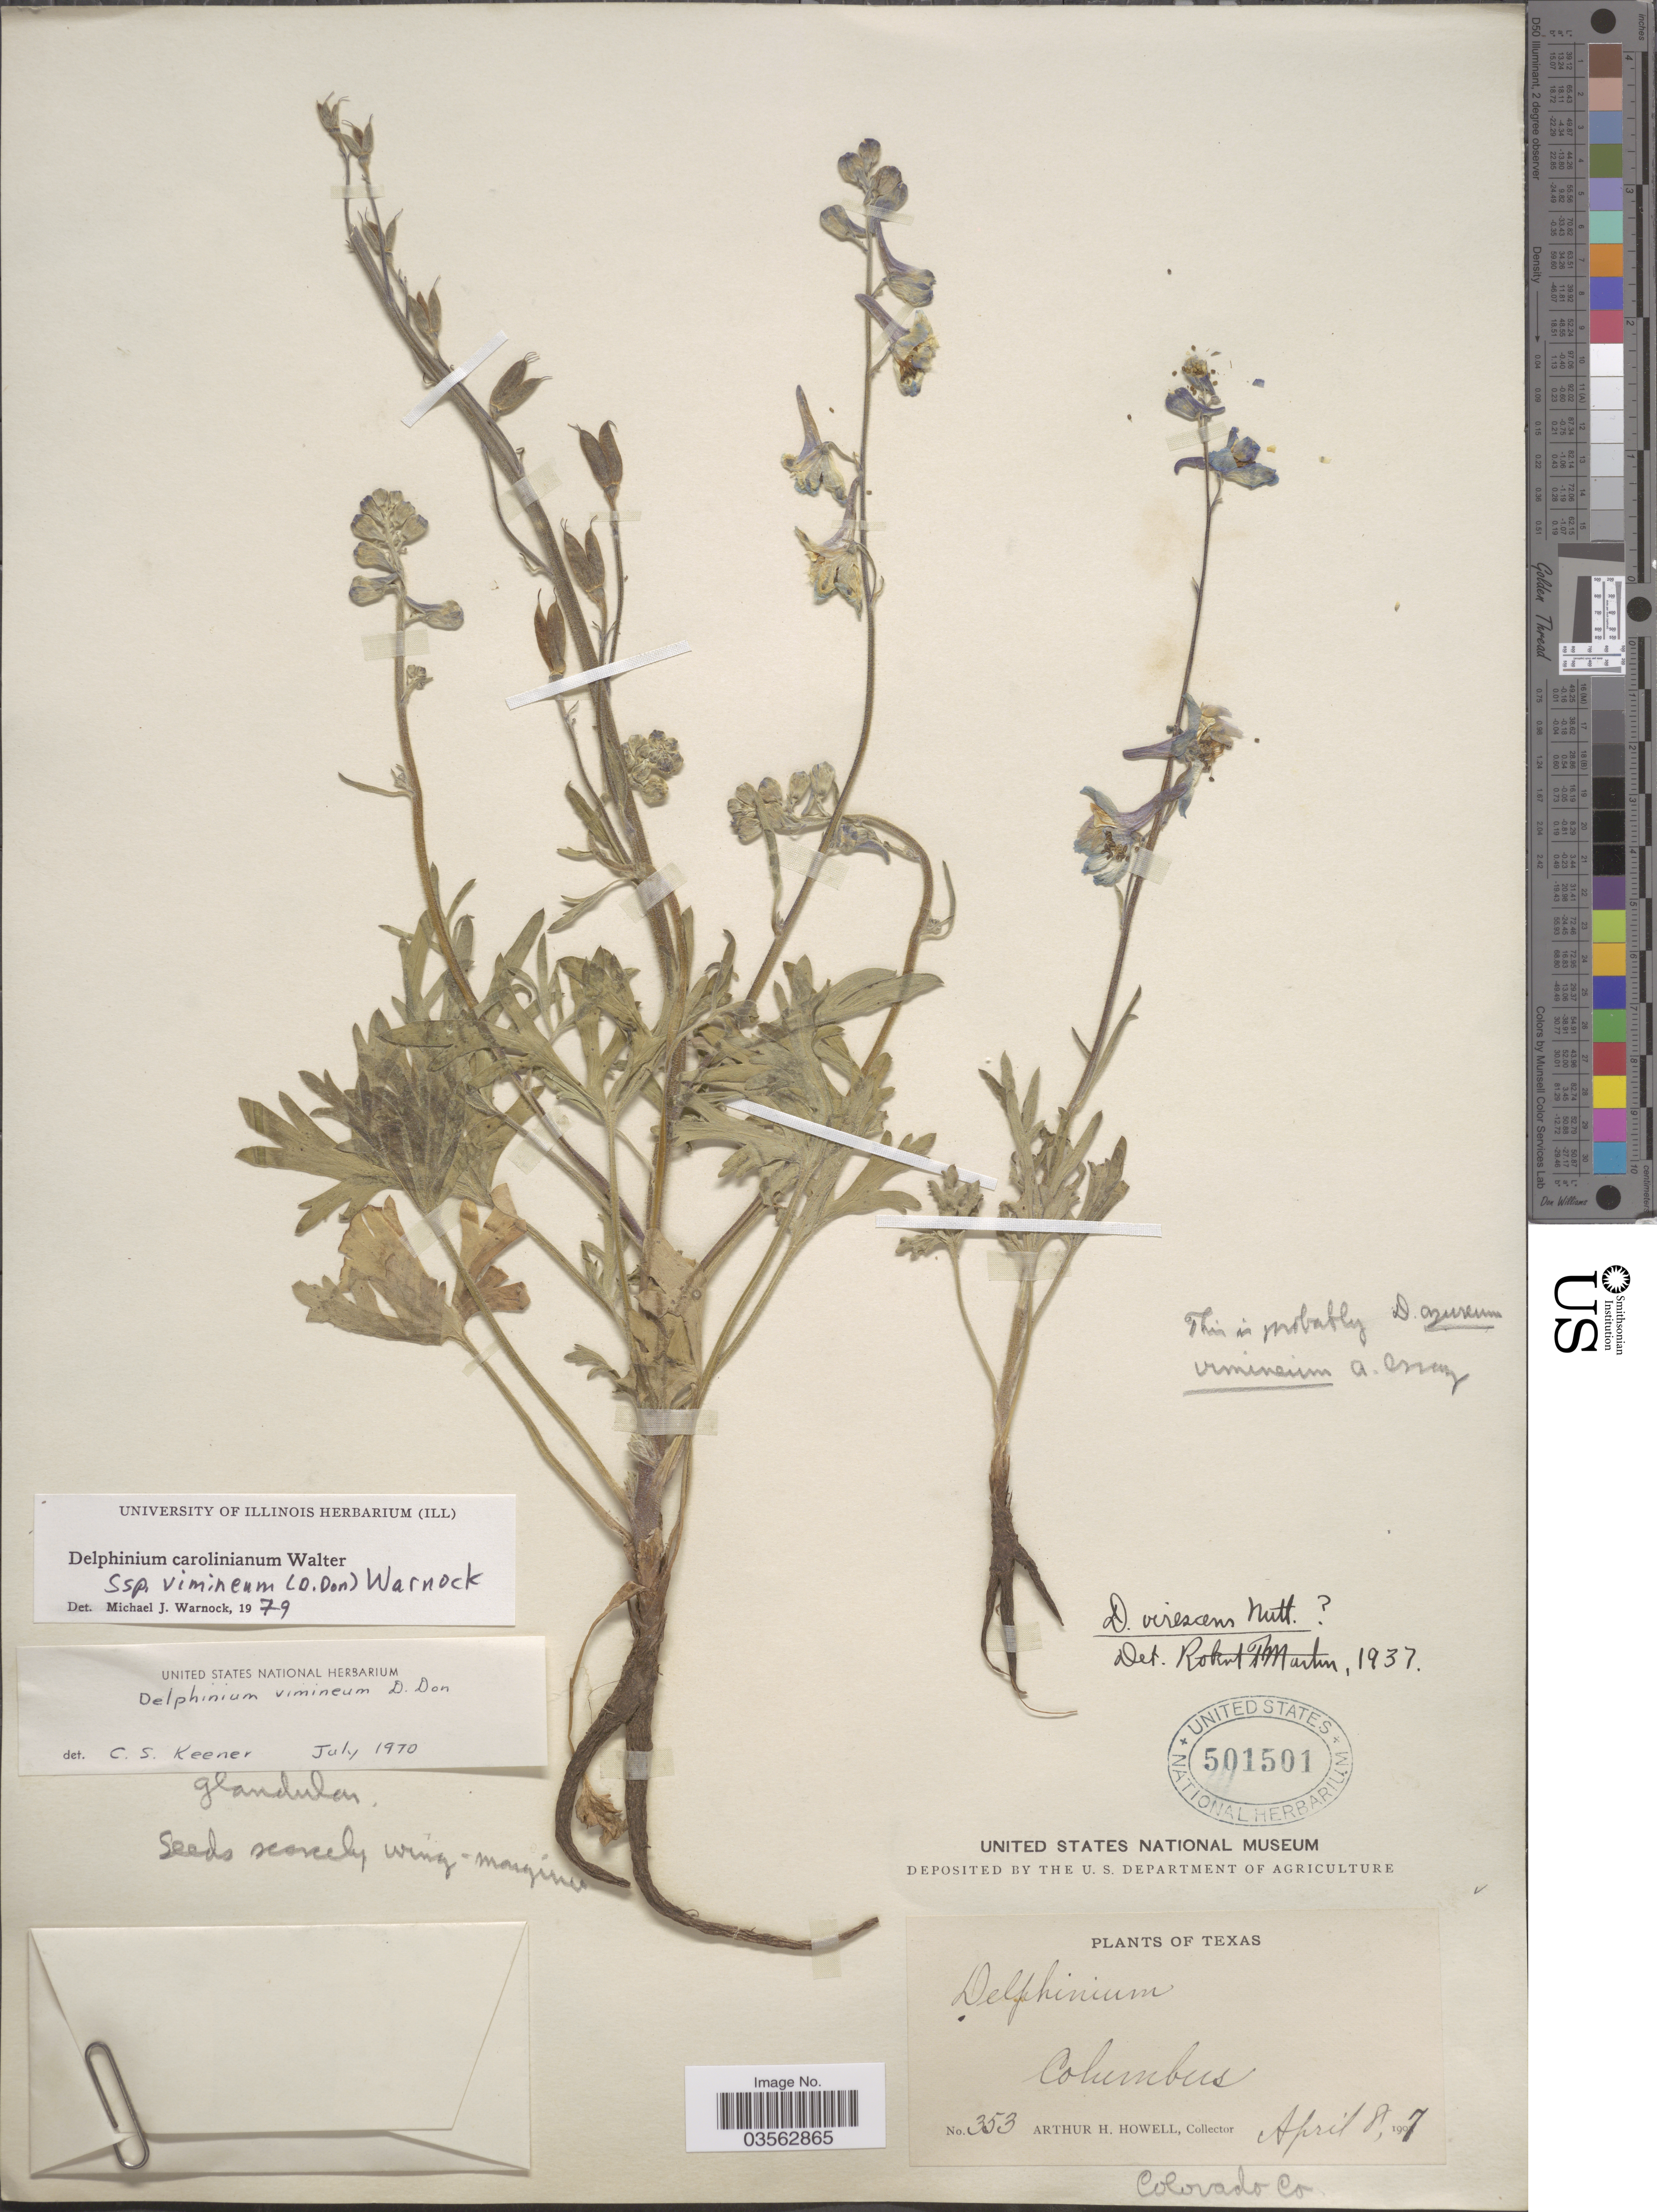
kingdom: Plantae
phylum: Tracheophyta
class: Magnoliopsida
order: Ranunculales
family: Ranunculaceae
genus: Delphinium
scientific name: Delphinium carolinianum subsp. vimineum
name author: Walter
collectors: A. H. Howell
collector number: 353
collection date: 1907-04-08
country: United States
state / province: Texas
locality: Columbus. Colorado Co.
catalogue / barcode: US 501501